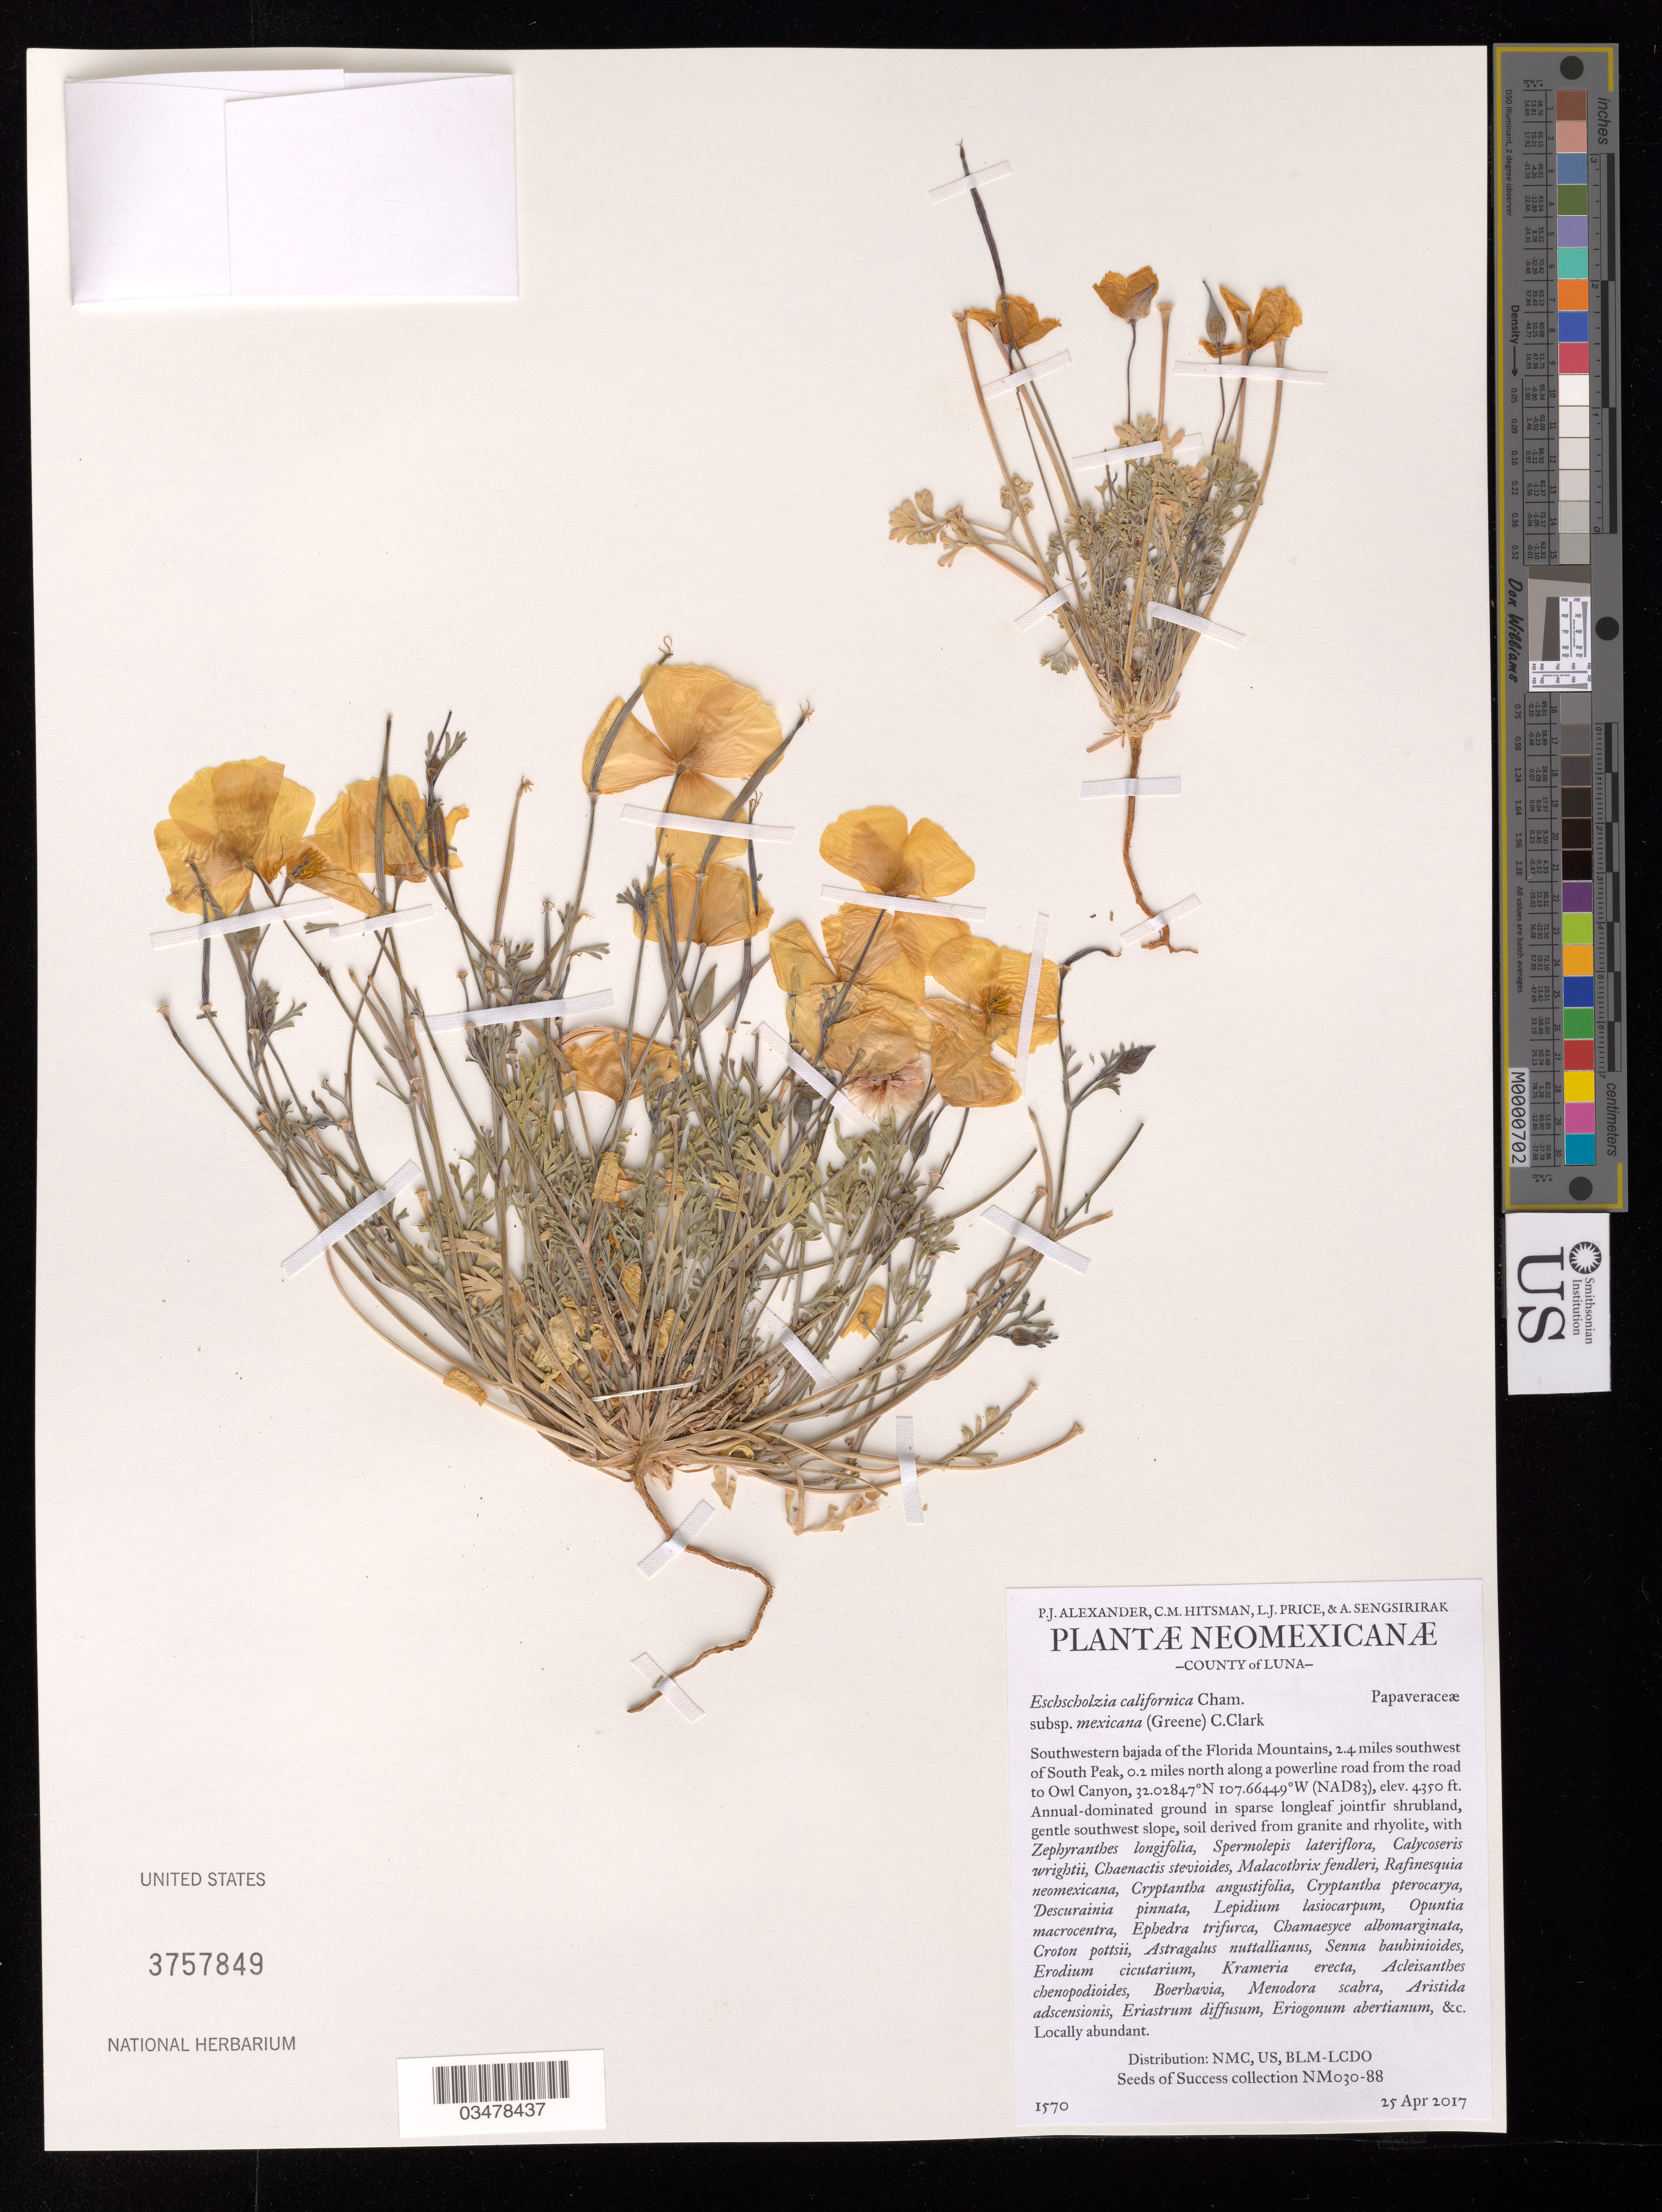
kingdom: Plantae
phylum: Tracheophyta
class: Magnoliopsida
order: Ranunculales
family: Papaveraceae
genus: Eschscholzia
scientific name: Eschscholzia californica subsp. mexicana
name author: (Greene) C. Clark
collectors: P. Alexander, C. Hitsman, L. Price & A. Sengsirirak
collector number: NM030-088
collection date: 2017-04-25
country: United States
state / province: New Mexico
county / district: Luna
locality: Allotment 02041, Seventy-six Draw. Florida Mtns, 2.4 mi. SW of South Peak along road to Owl Canyon.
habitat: Ecological site: Gravelly loam (R042XB035NM). Soil derived from granite and rhyolite. Longleaf jointfir shrubland. With Ephedra trifurca, Krameria erecta, Mendora scabra, etc.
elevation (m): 1326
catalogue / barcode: US 3757849